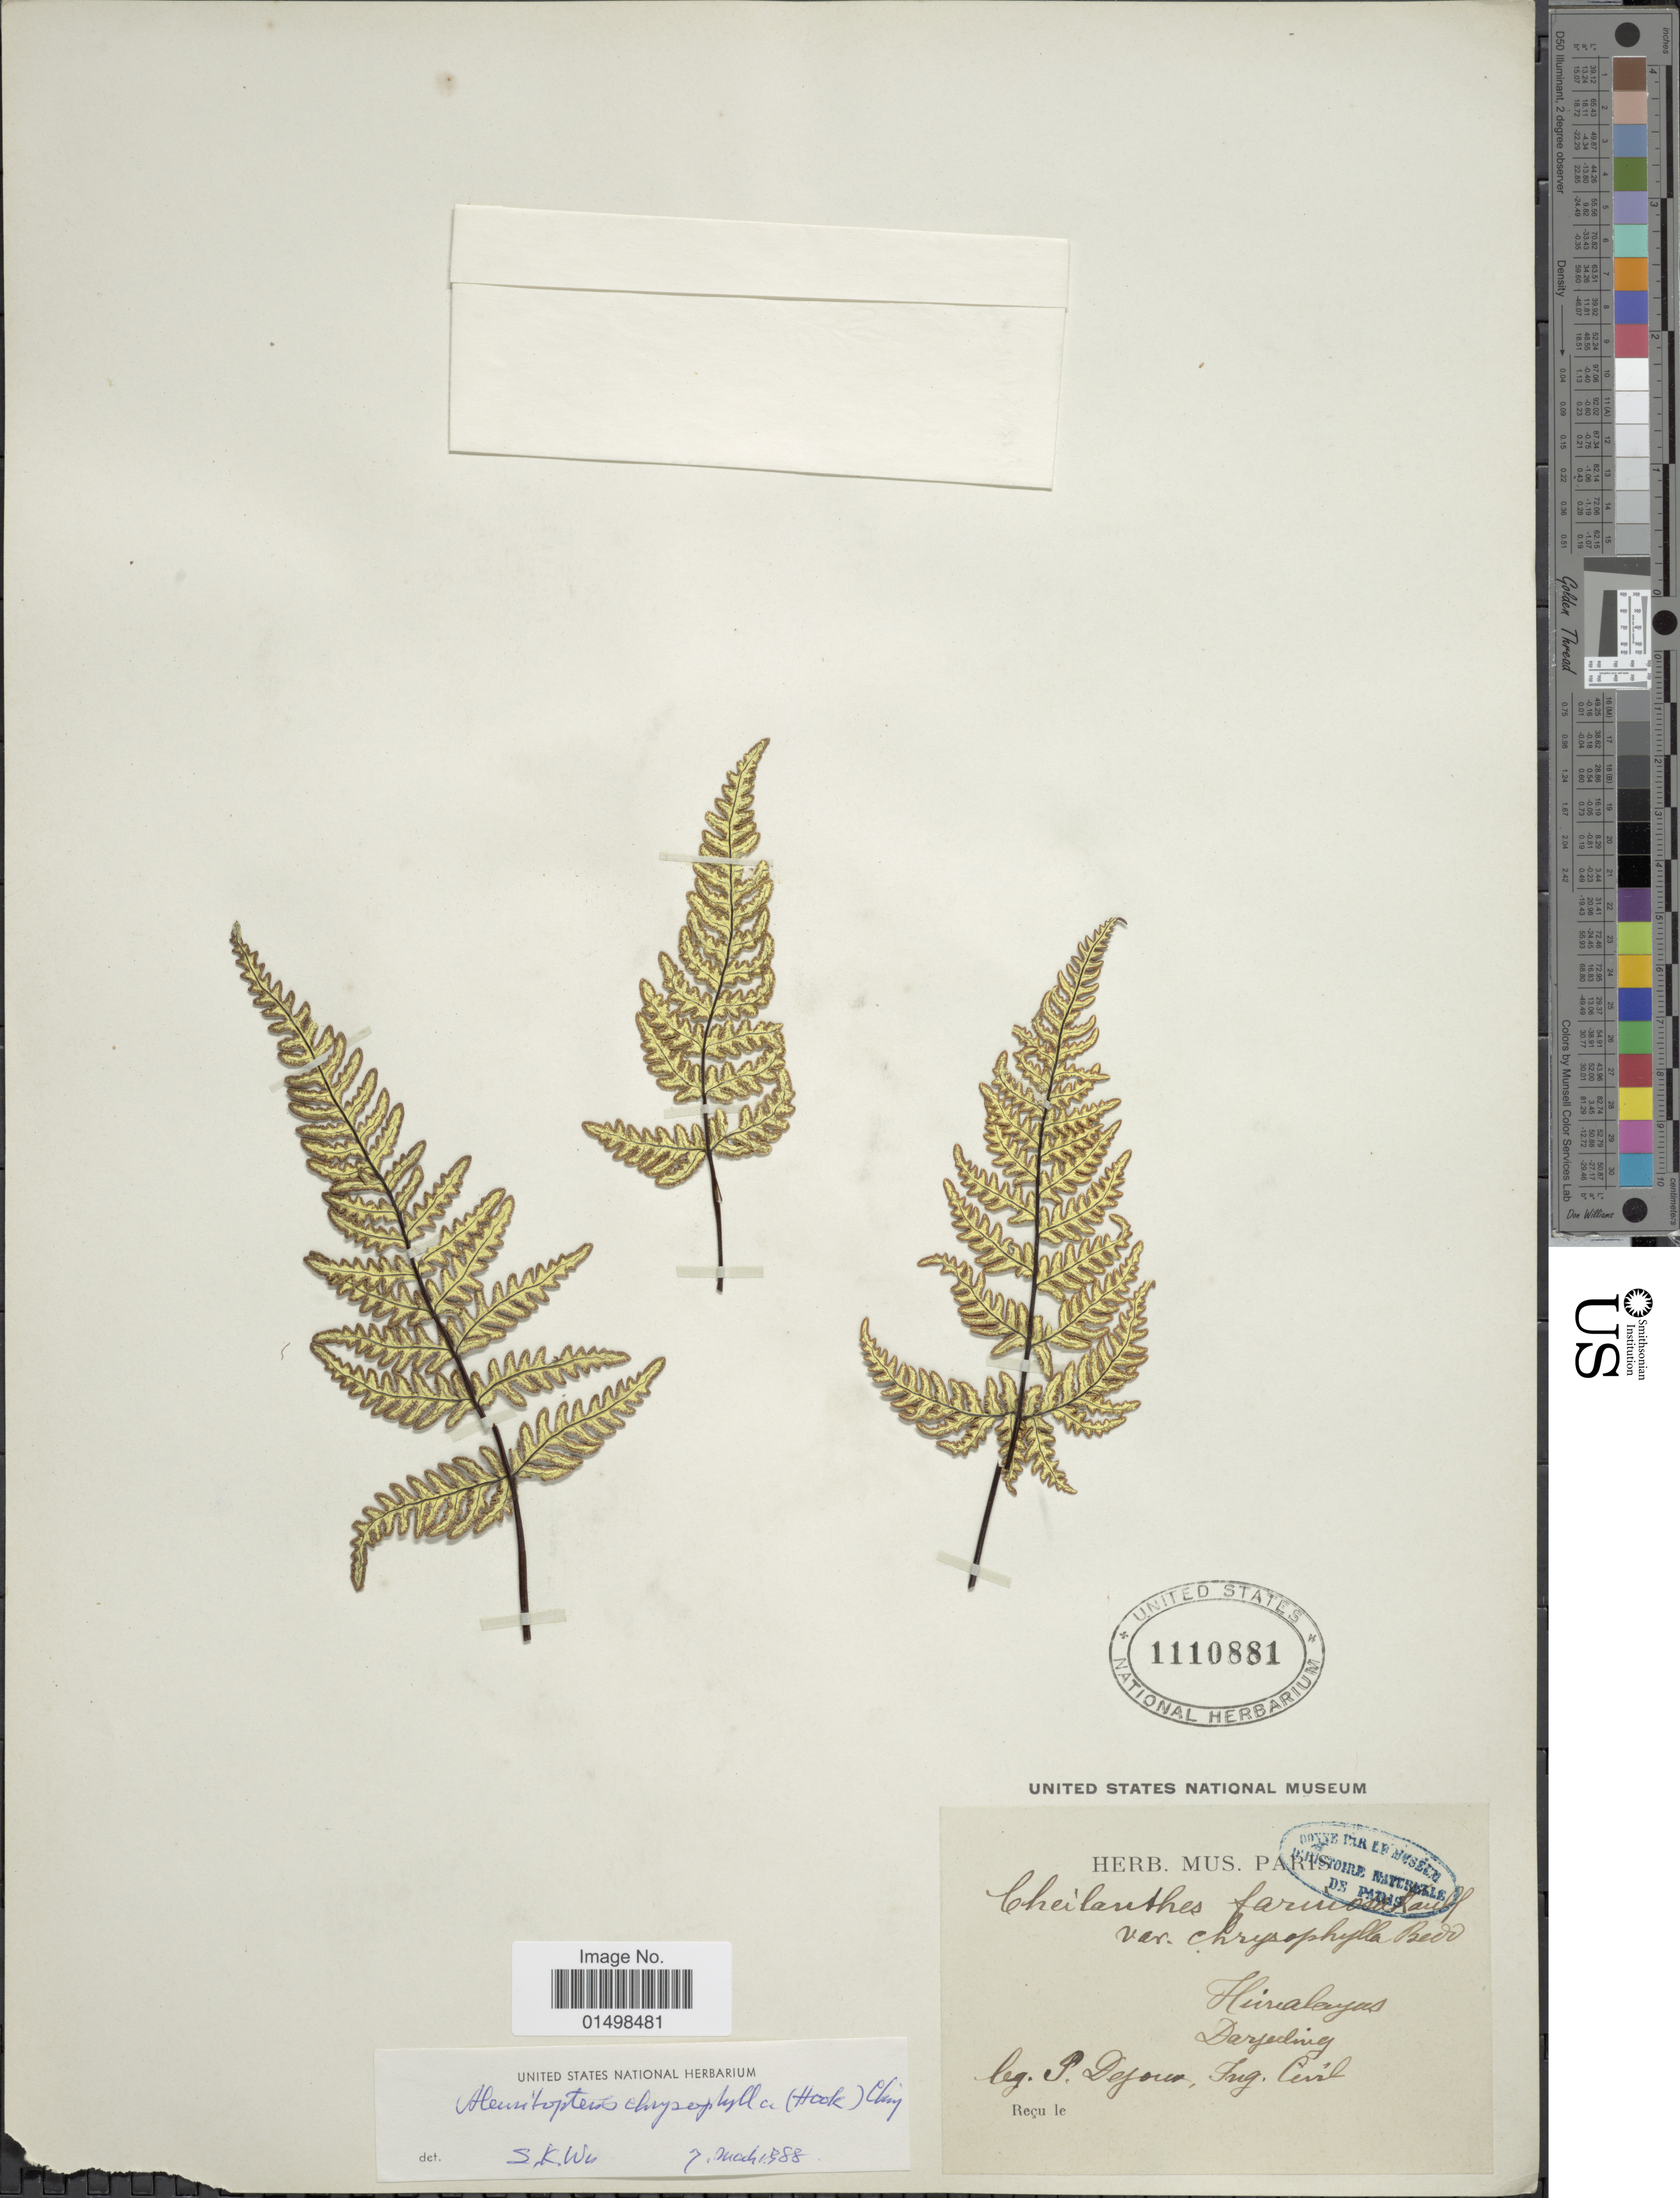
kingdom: Plantae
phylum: Tracheophyta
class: Polypodiopsida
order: Polypodiales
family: Pteridaceae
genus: Aleuritopteris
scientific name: Aleuritopteris chrysophylla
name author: (Hook.) Ching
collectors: I. Dejoux & I. Cevil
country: India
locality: Darjeeling, Himalayas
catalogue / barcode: US 1110881